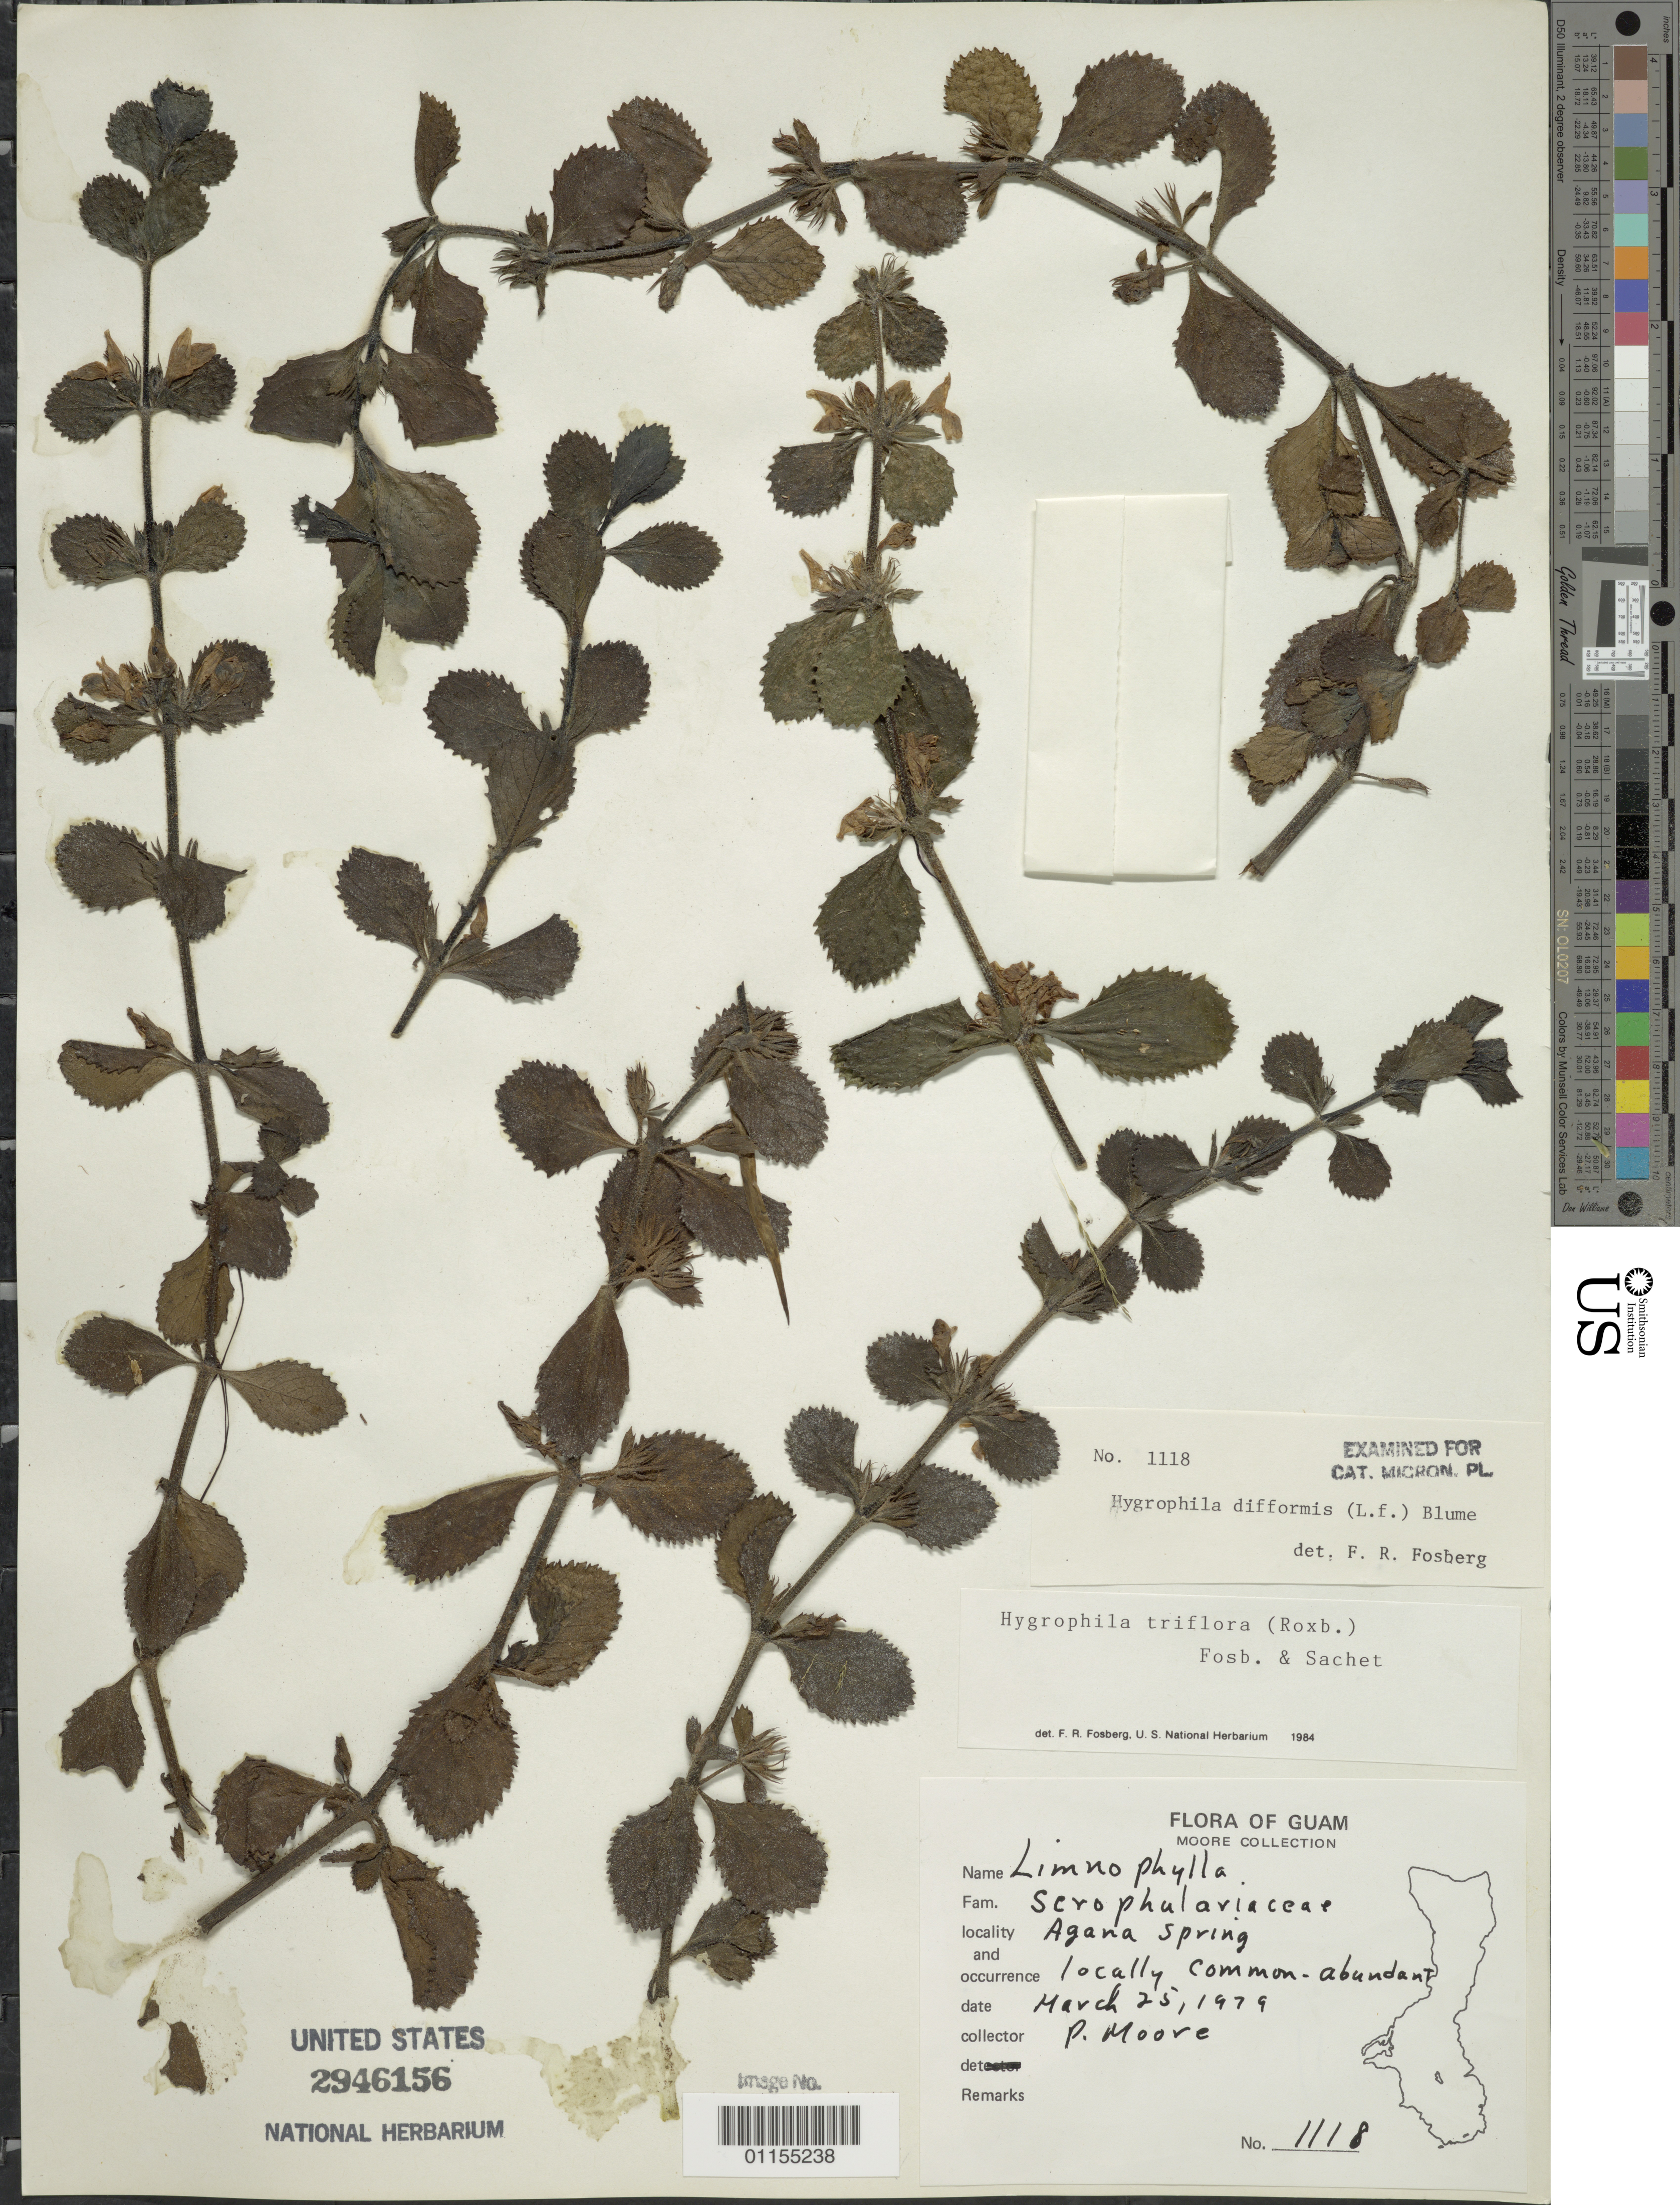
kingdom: Plantae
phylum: Tracheophyta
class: Magnoliopsida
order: Lamiales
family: Acanthaceae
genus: Hygrophila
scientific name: Hygrophila triflora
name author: (Roxb.) Fosberg & Sachet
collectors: P. H. Moore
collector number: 1118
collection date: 1979-03-25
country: Guam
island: Guam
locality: Agana Spring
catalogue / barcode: US 2946156